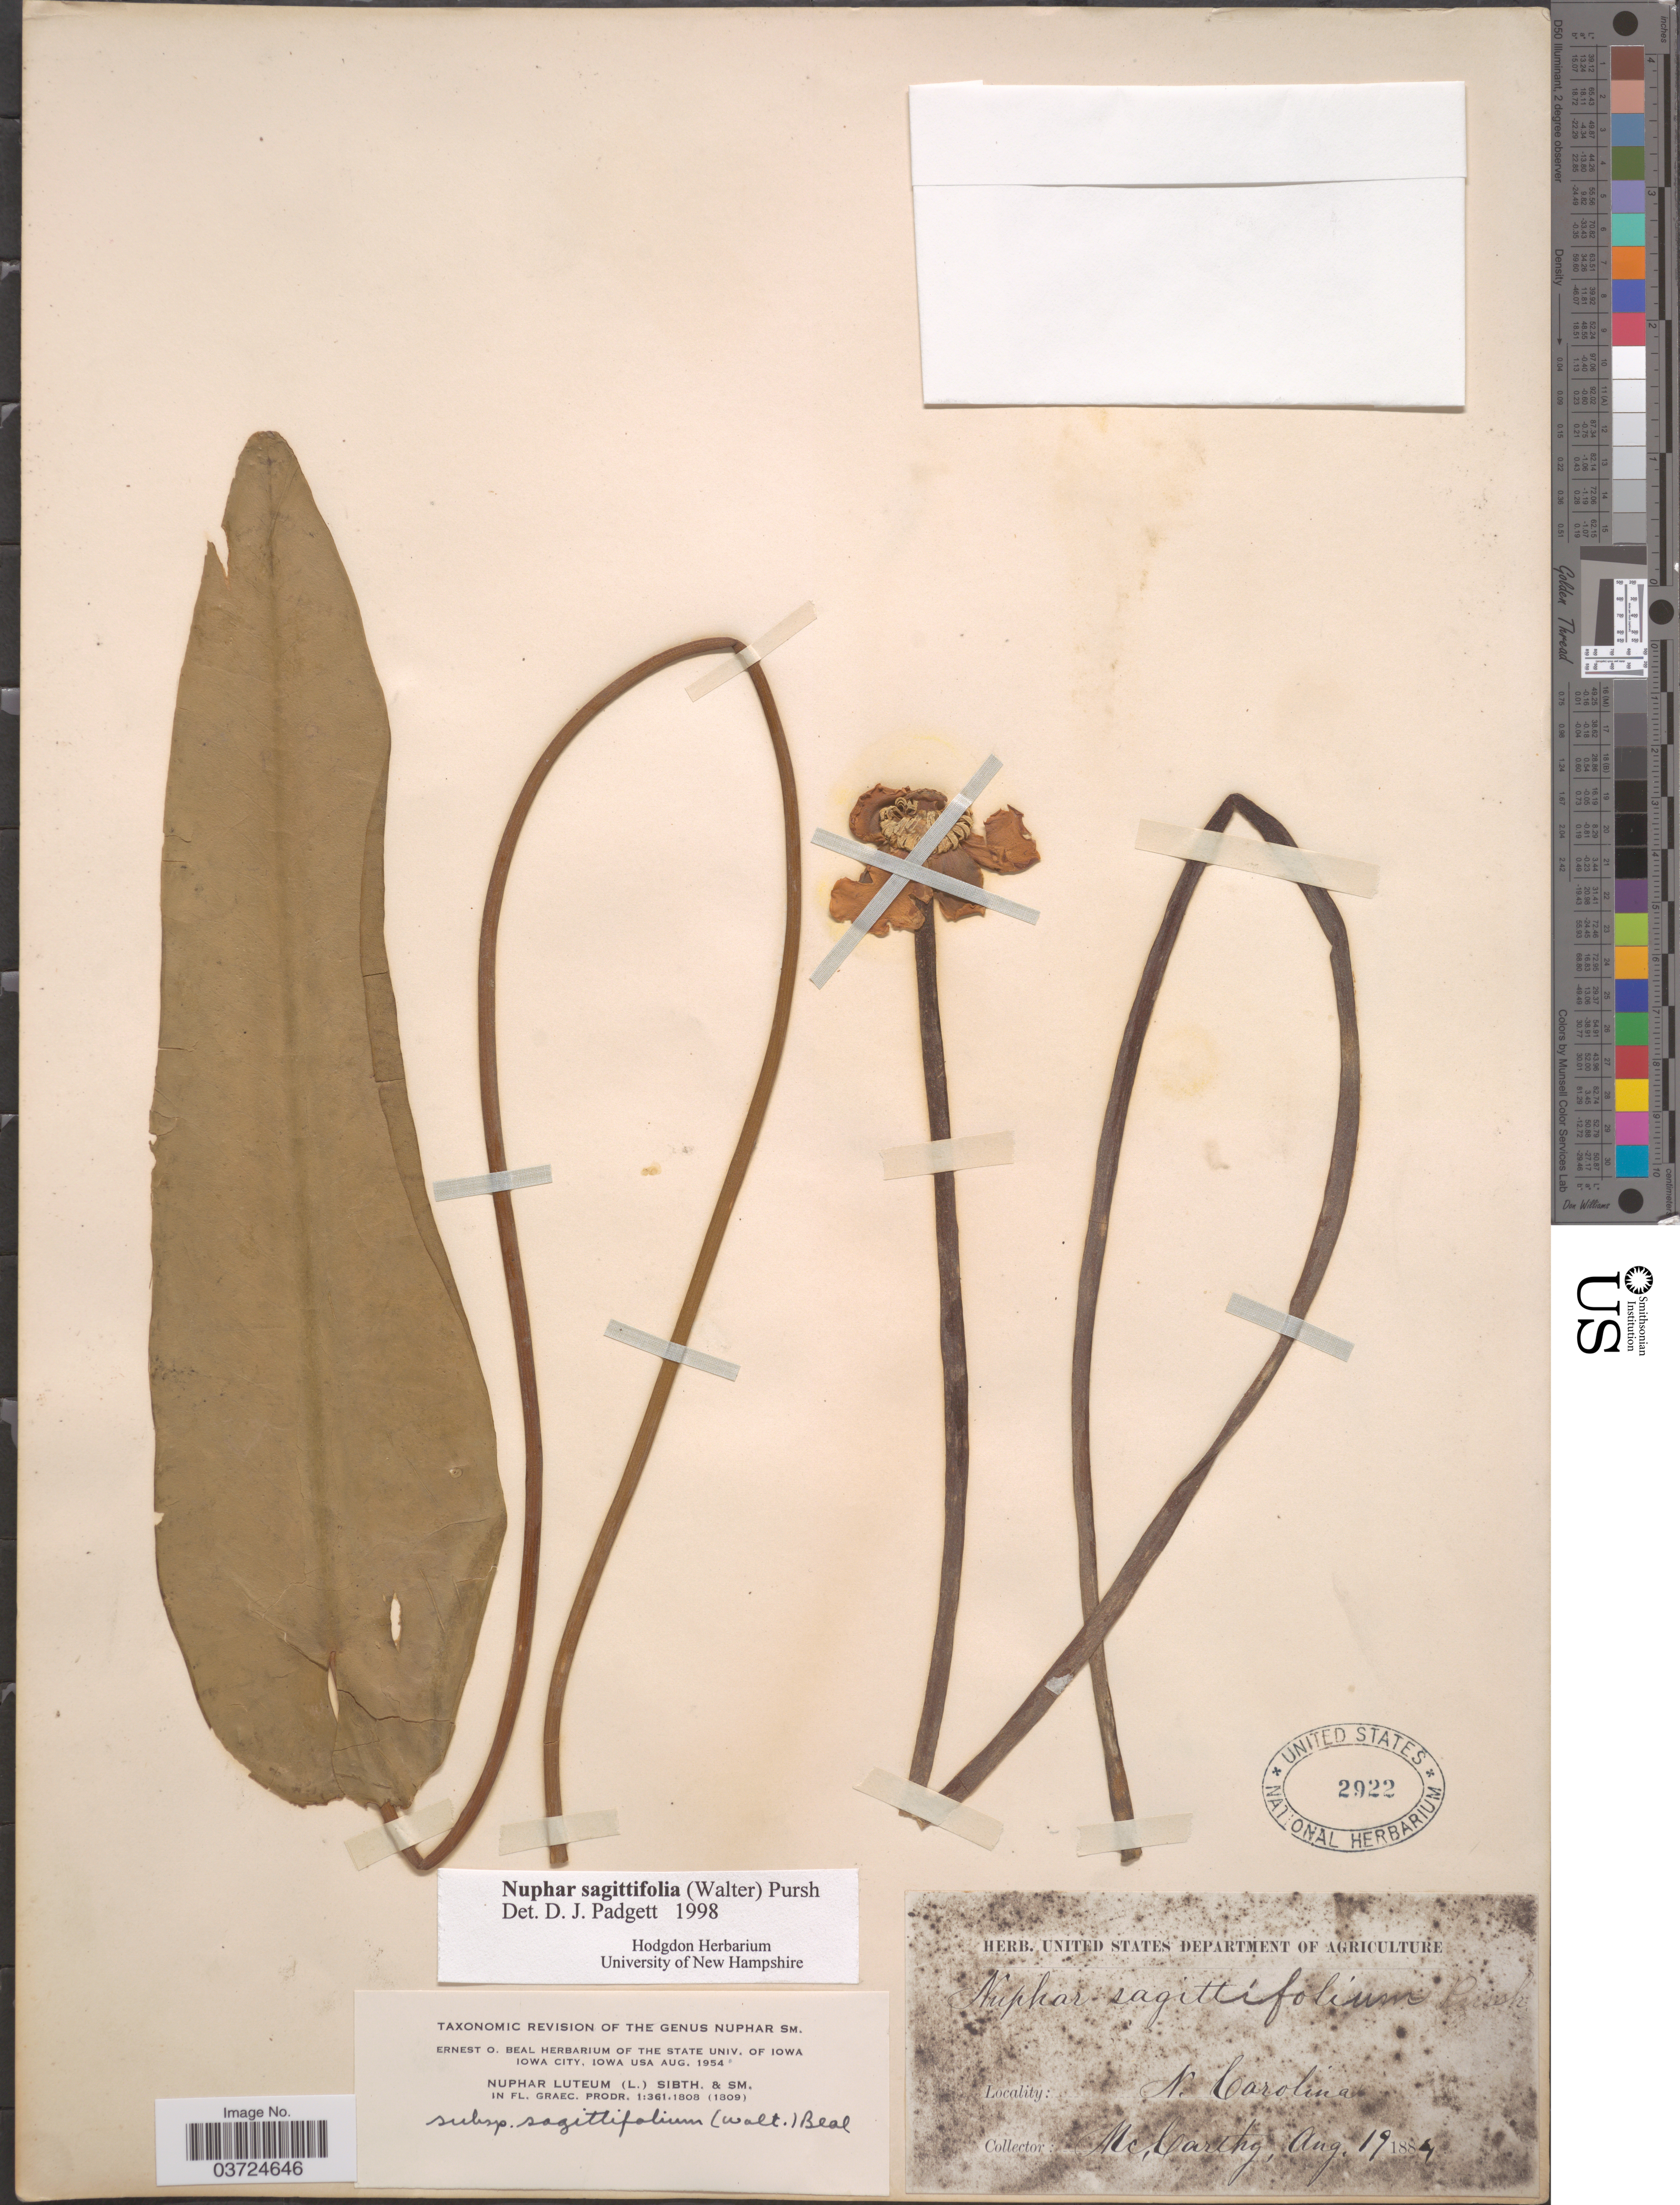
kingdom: Plantae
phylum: Tracheophyta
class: Magnoliopsida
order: Nymphaeales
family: Nymphaeaceae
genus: Nuphar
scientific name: Nuphar lutea subsp. sagittifolia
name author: (Walter) E.O. Beal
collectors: -- McCarthy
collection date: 1884-08-19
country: United States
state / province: North Carolina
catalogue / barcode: US 2922